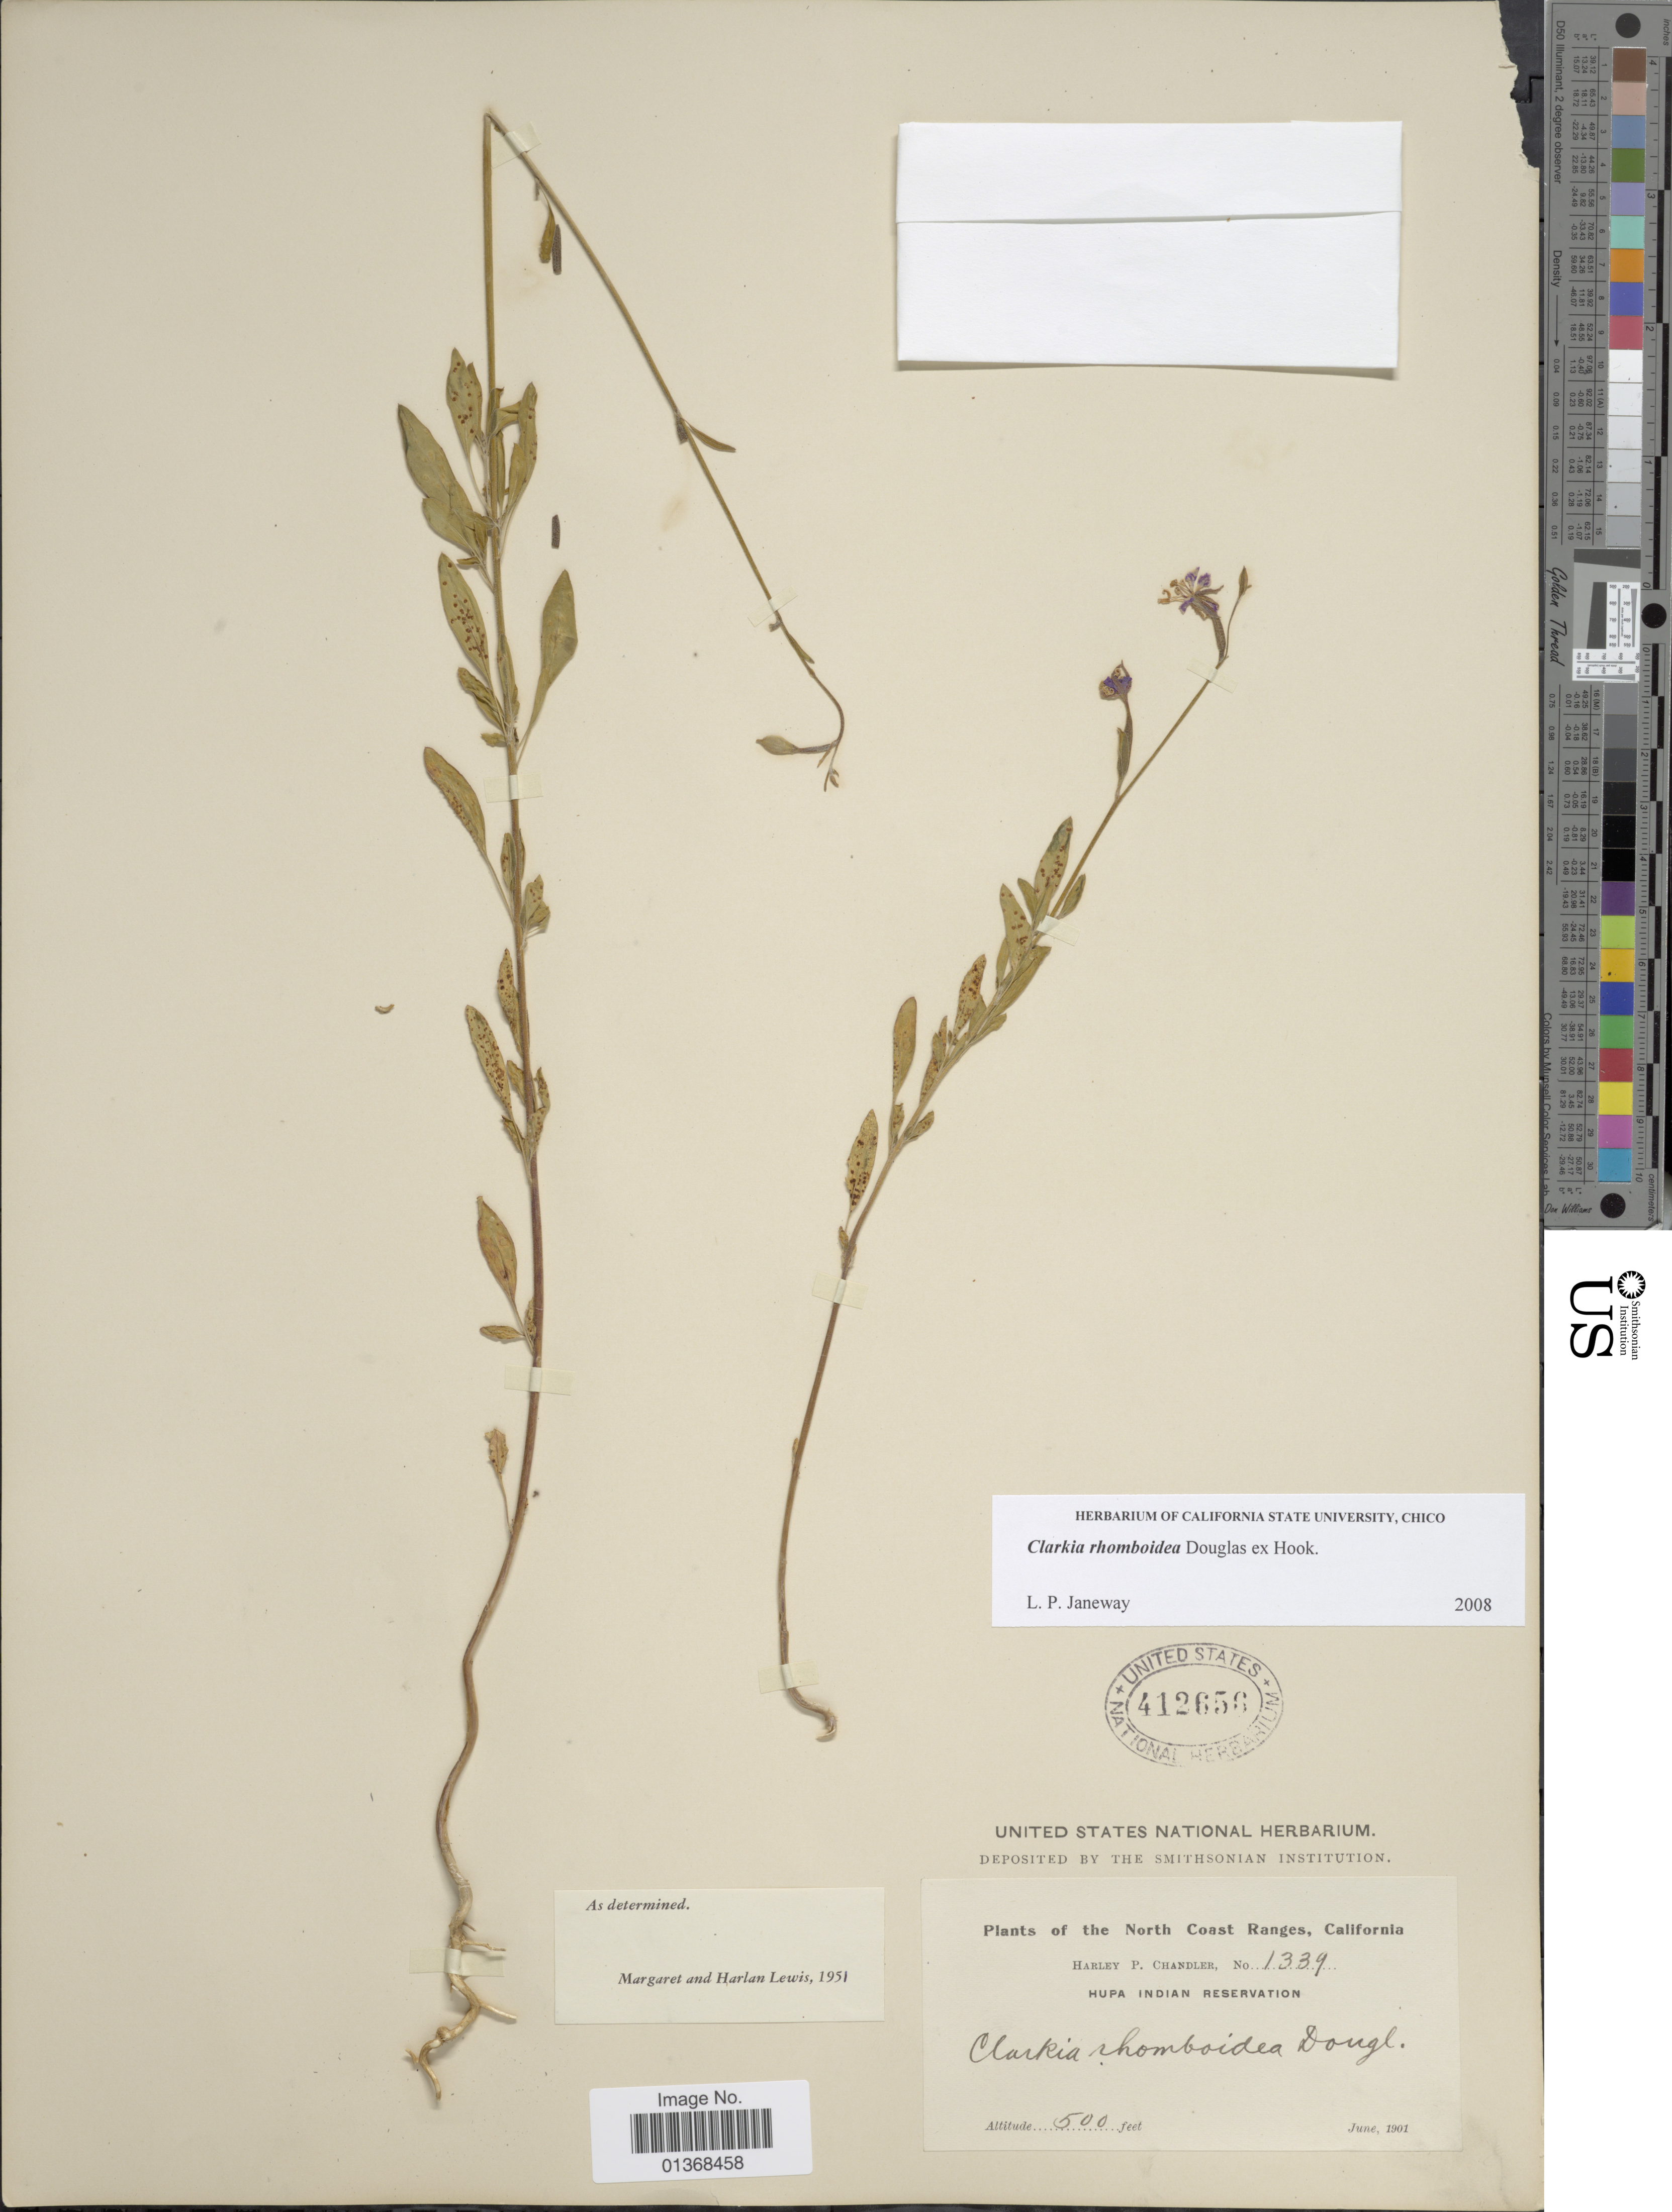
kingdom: Plantae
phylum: Tracheophyta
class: Magnoliopsida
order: Myrtales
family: Onagraceae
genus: Clarkia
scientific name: Clarkia rhomboidea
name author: Douglas ex Hook.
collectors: H. Chandler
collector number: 1339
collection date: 1901-06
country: United States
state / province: California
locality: North Coast Ranges, Hupa Indian Reservation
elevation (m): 152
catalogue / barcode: US 412656